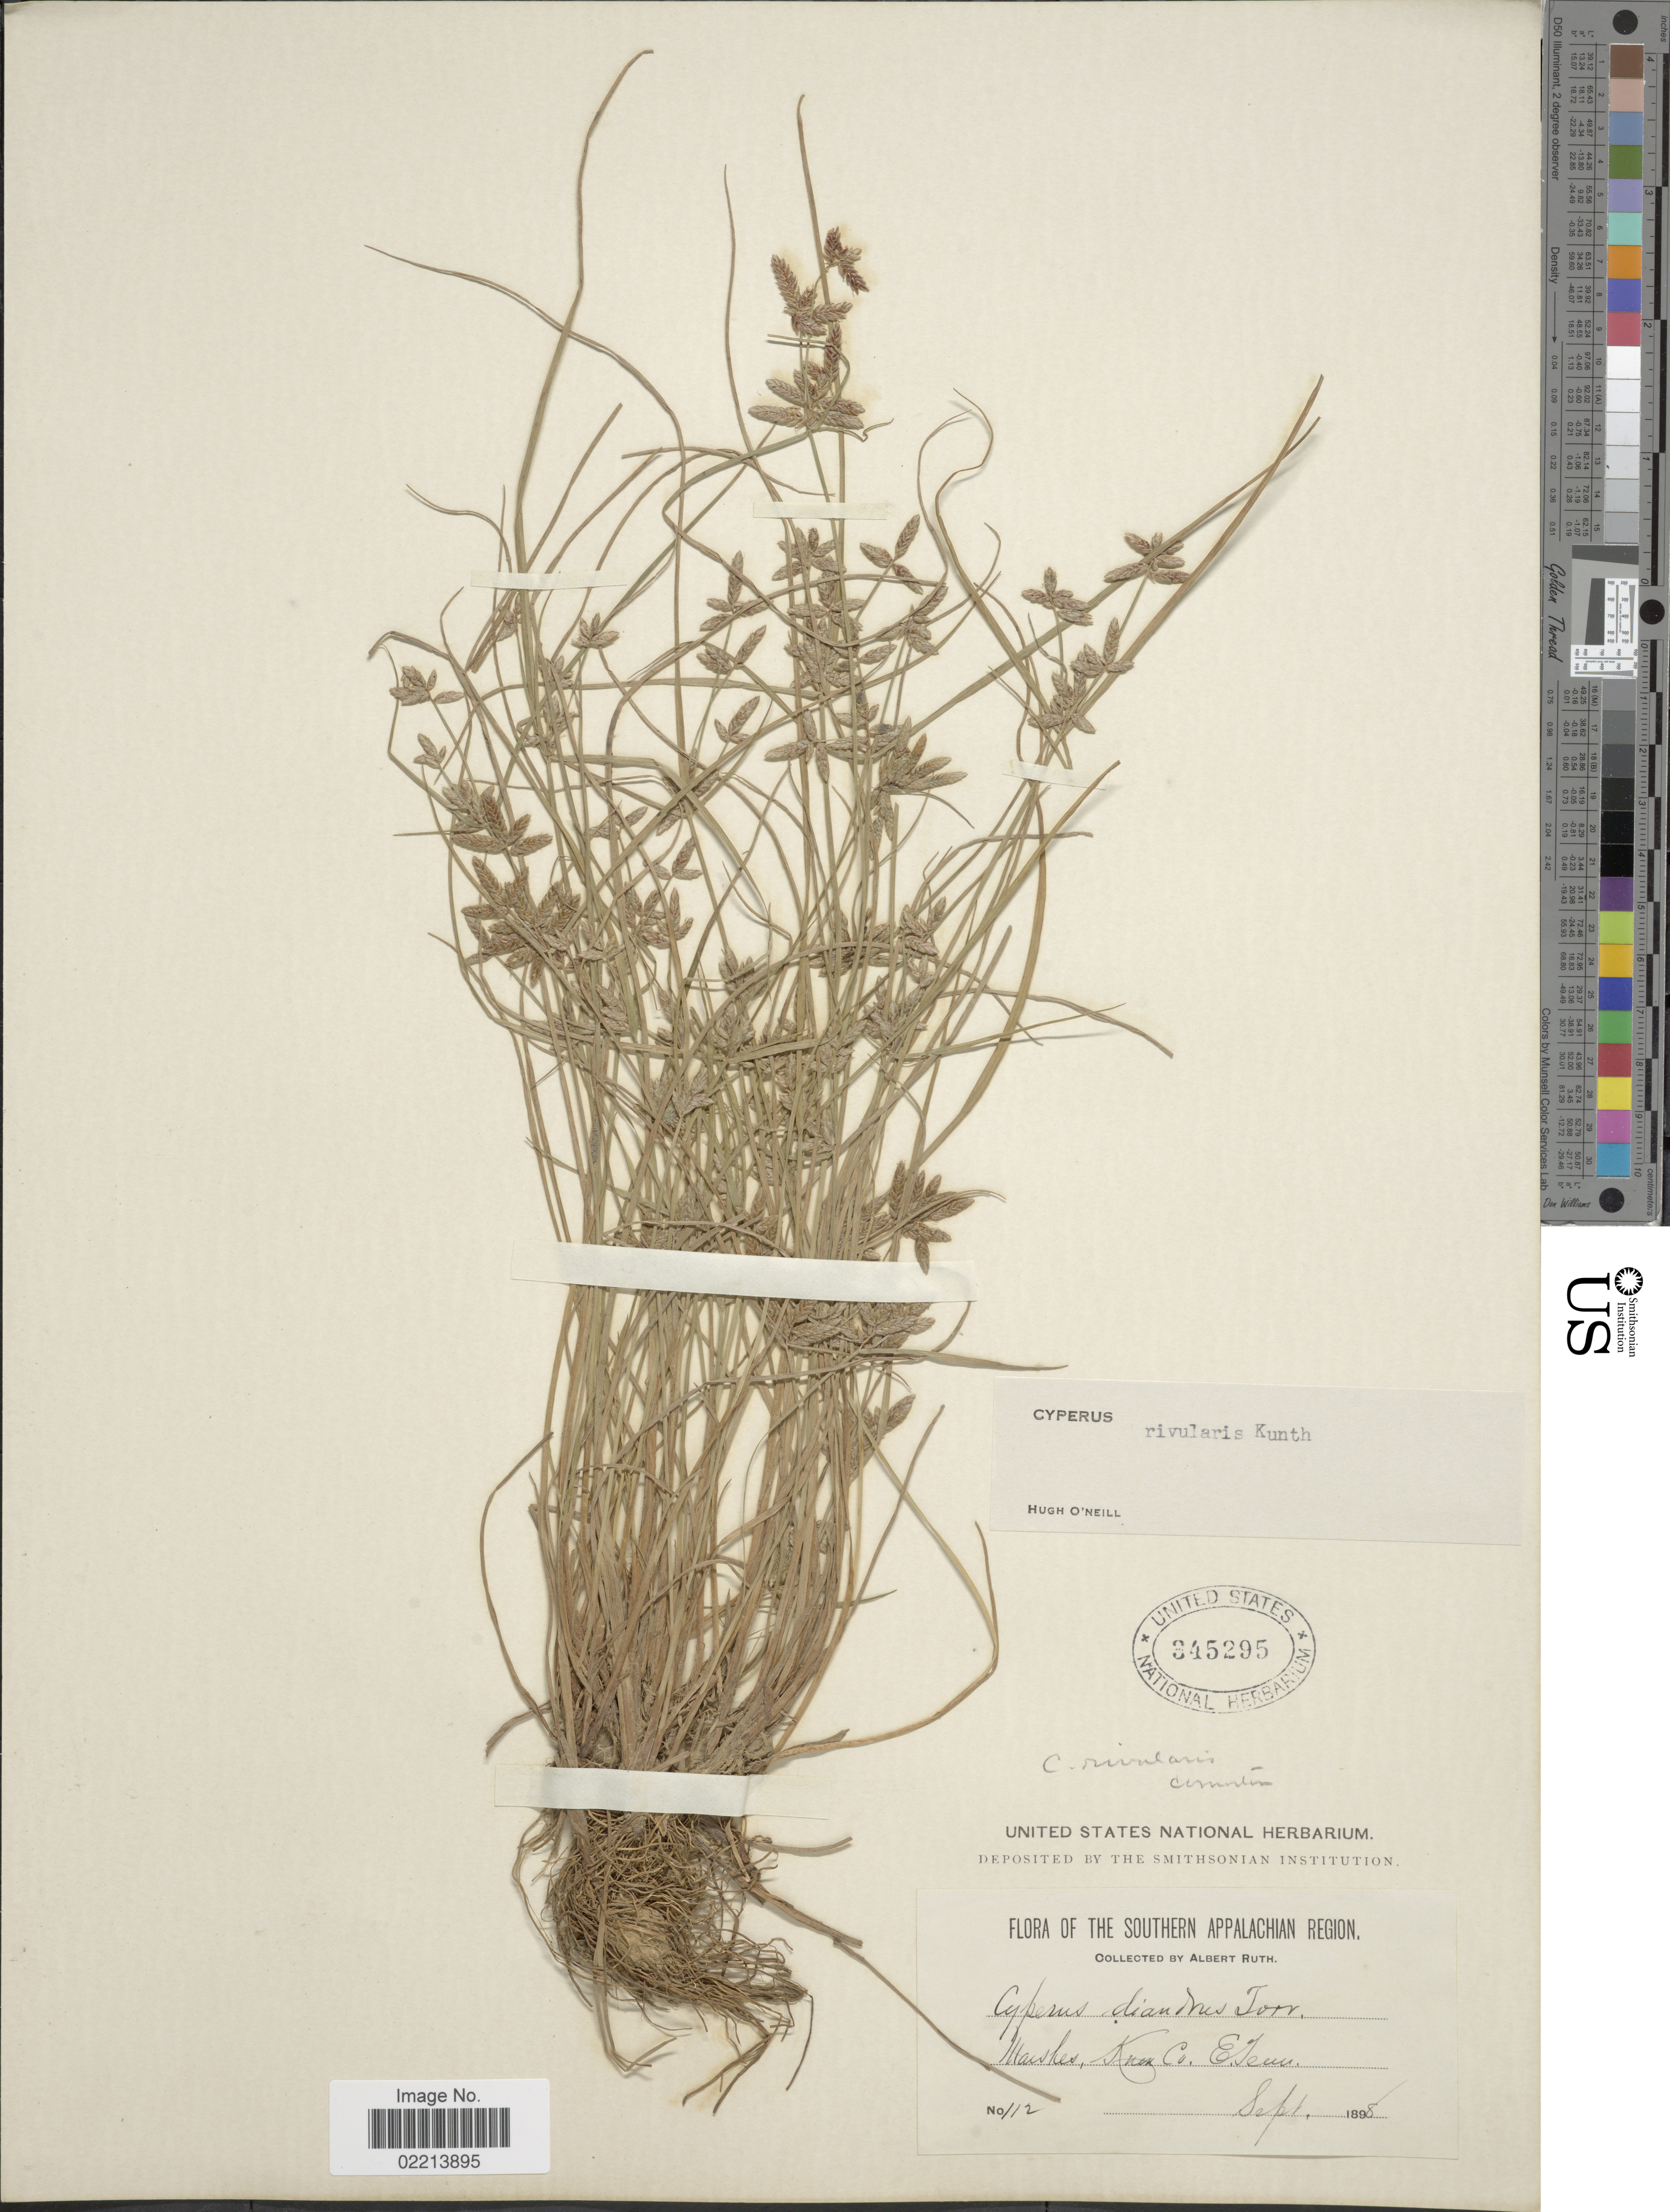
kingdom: Plantae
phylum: Tracheophyta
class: Liliopsida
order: Poales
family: Cyperaceae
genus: Cyperus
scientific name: Cyperus bipartitus Torr.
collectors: A. Ruth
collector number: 112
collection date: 1898-09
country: United States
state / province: Tennessee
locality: Southern Appalachian Region. Marshes, Knox Co., E. Tenn.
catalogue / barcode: US 345295